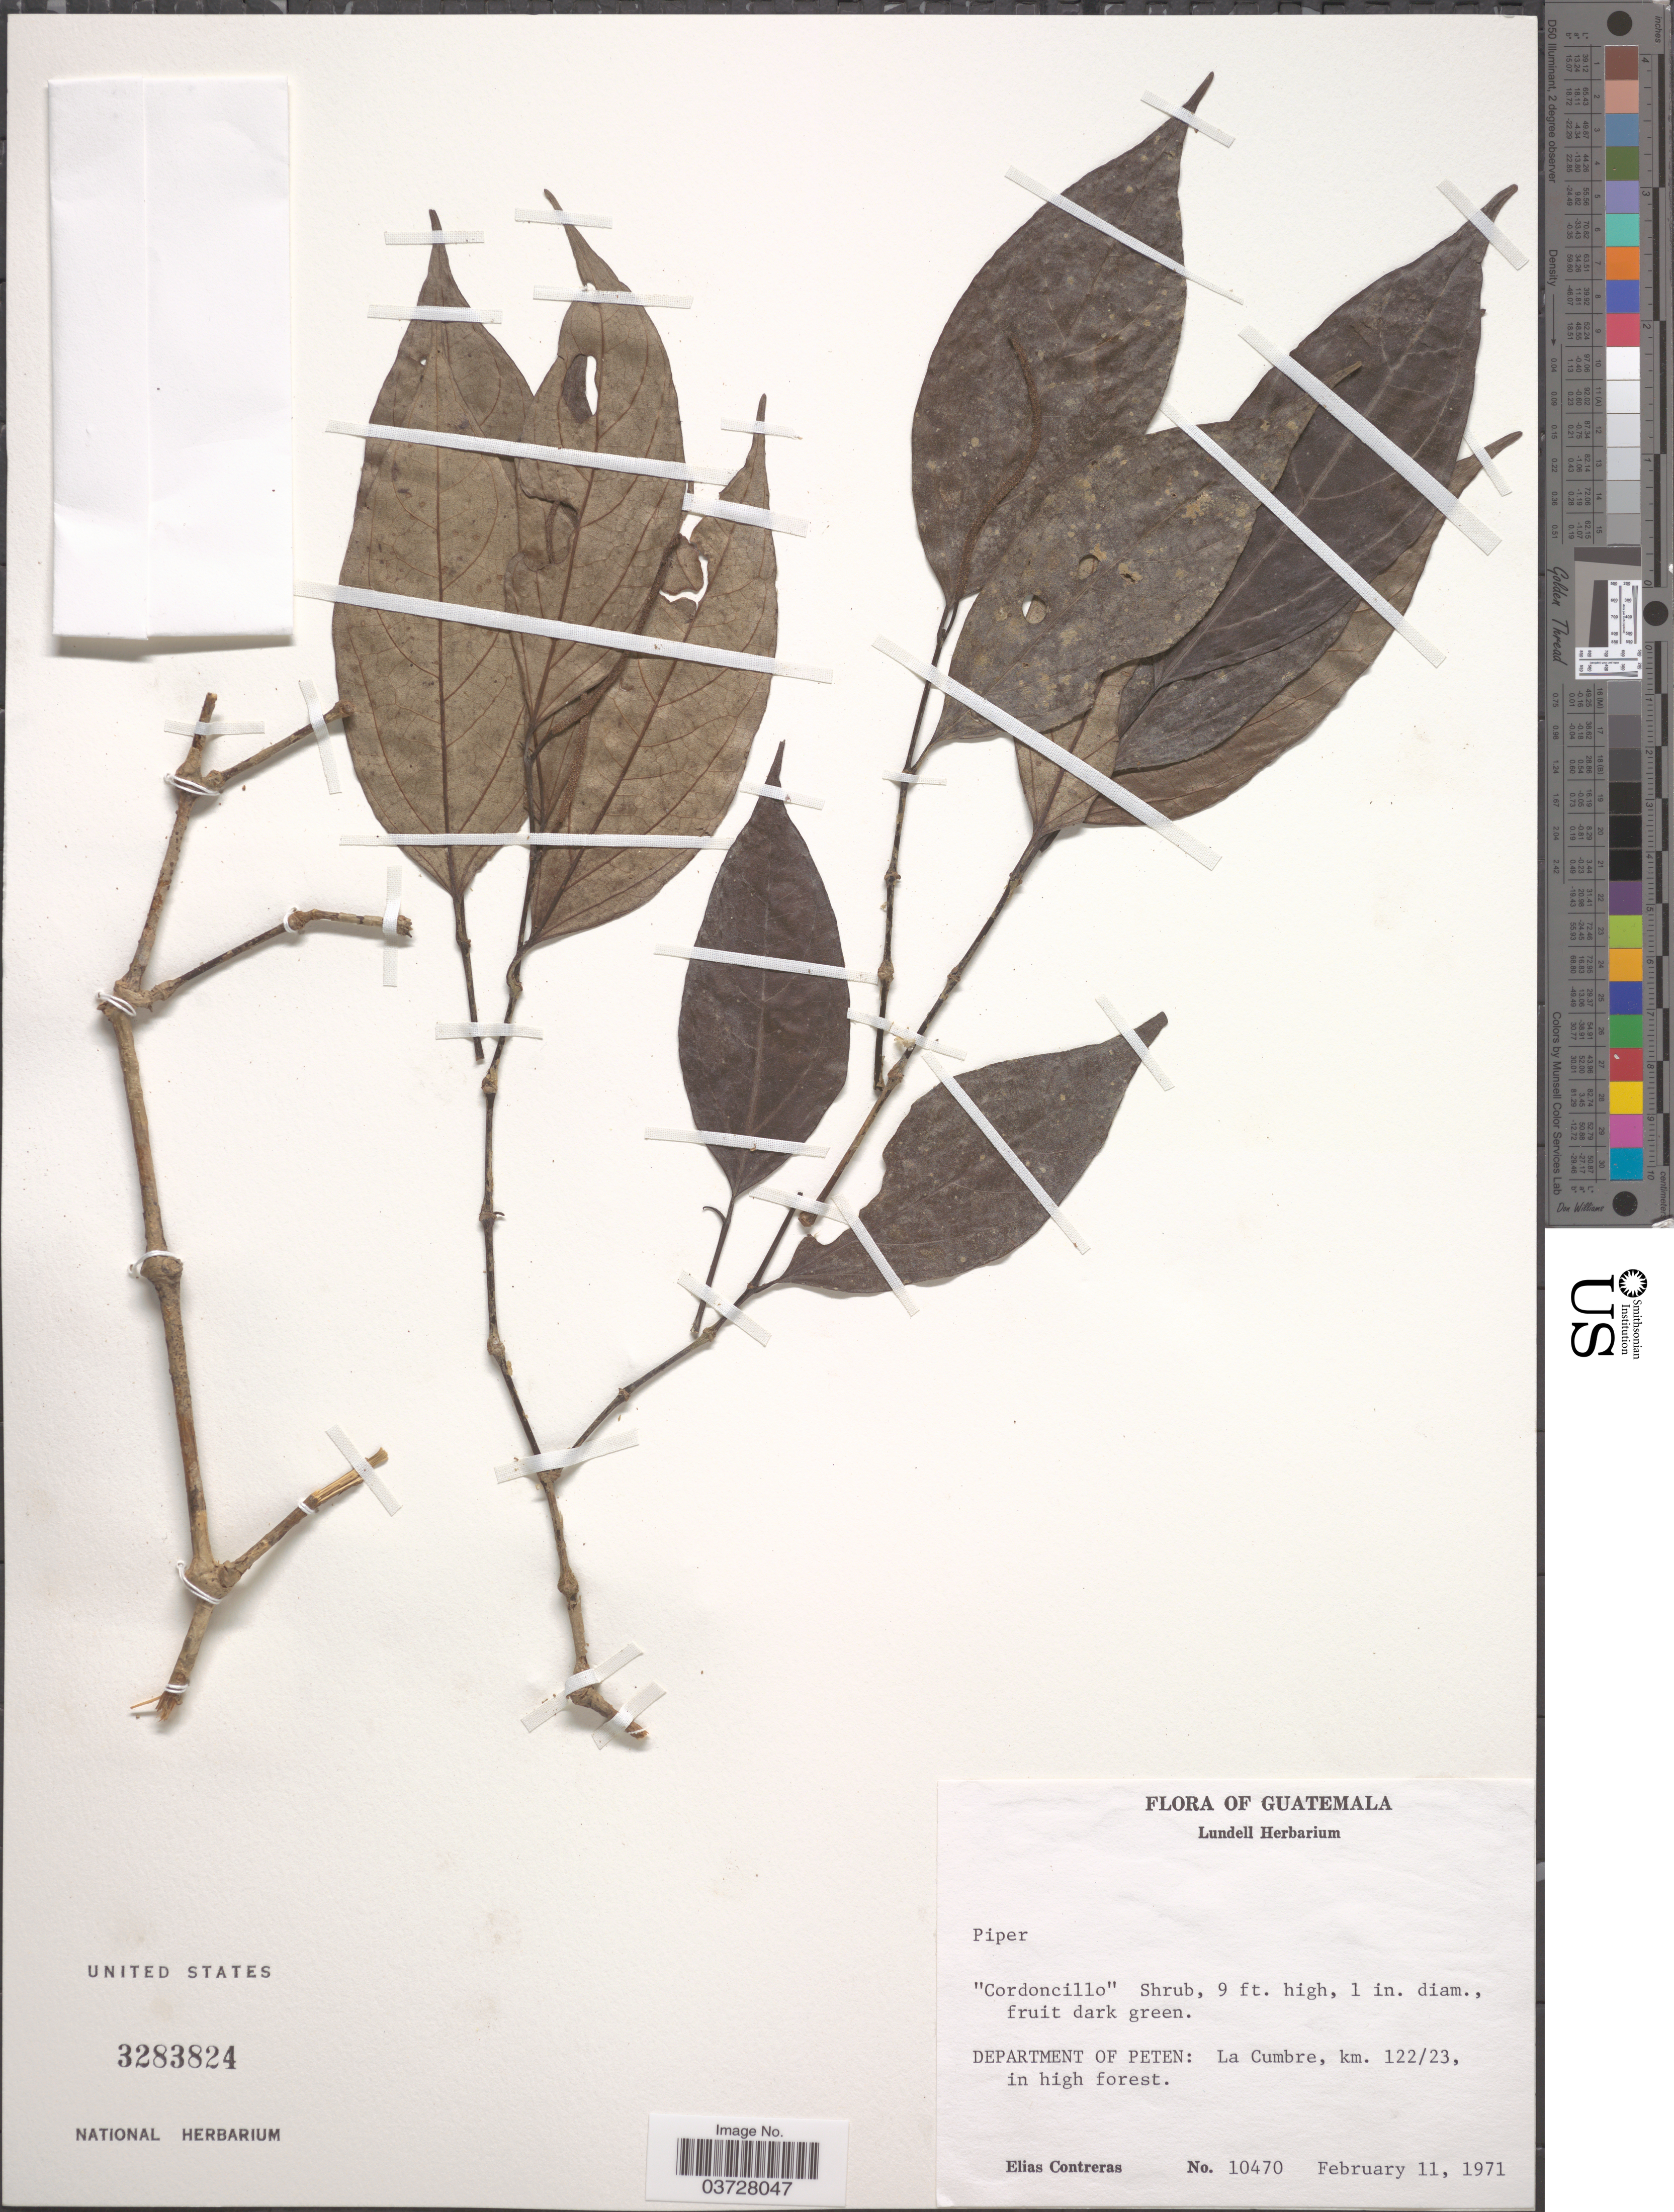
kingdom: Plantae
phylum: Tracheophyta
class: Magnoliopsida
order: Piperales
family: Piperaceae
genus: Piper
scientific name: Piper sp.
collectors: E. Contreras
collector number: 10470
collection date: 1971-02-11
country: Guatemala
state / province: El Peten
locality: Department of Peten: La Cumbre, km. 122/23.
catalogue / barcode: US 3283824